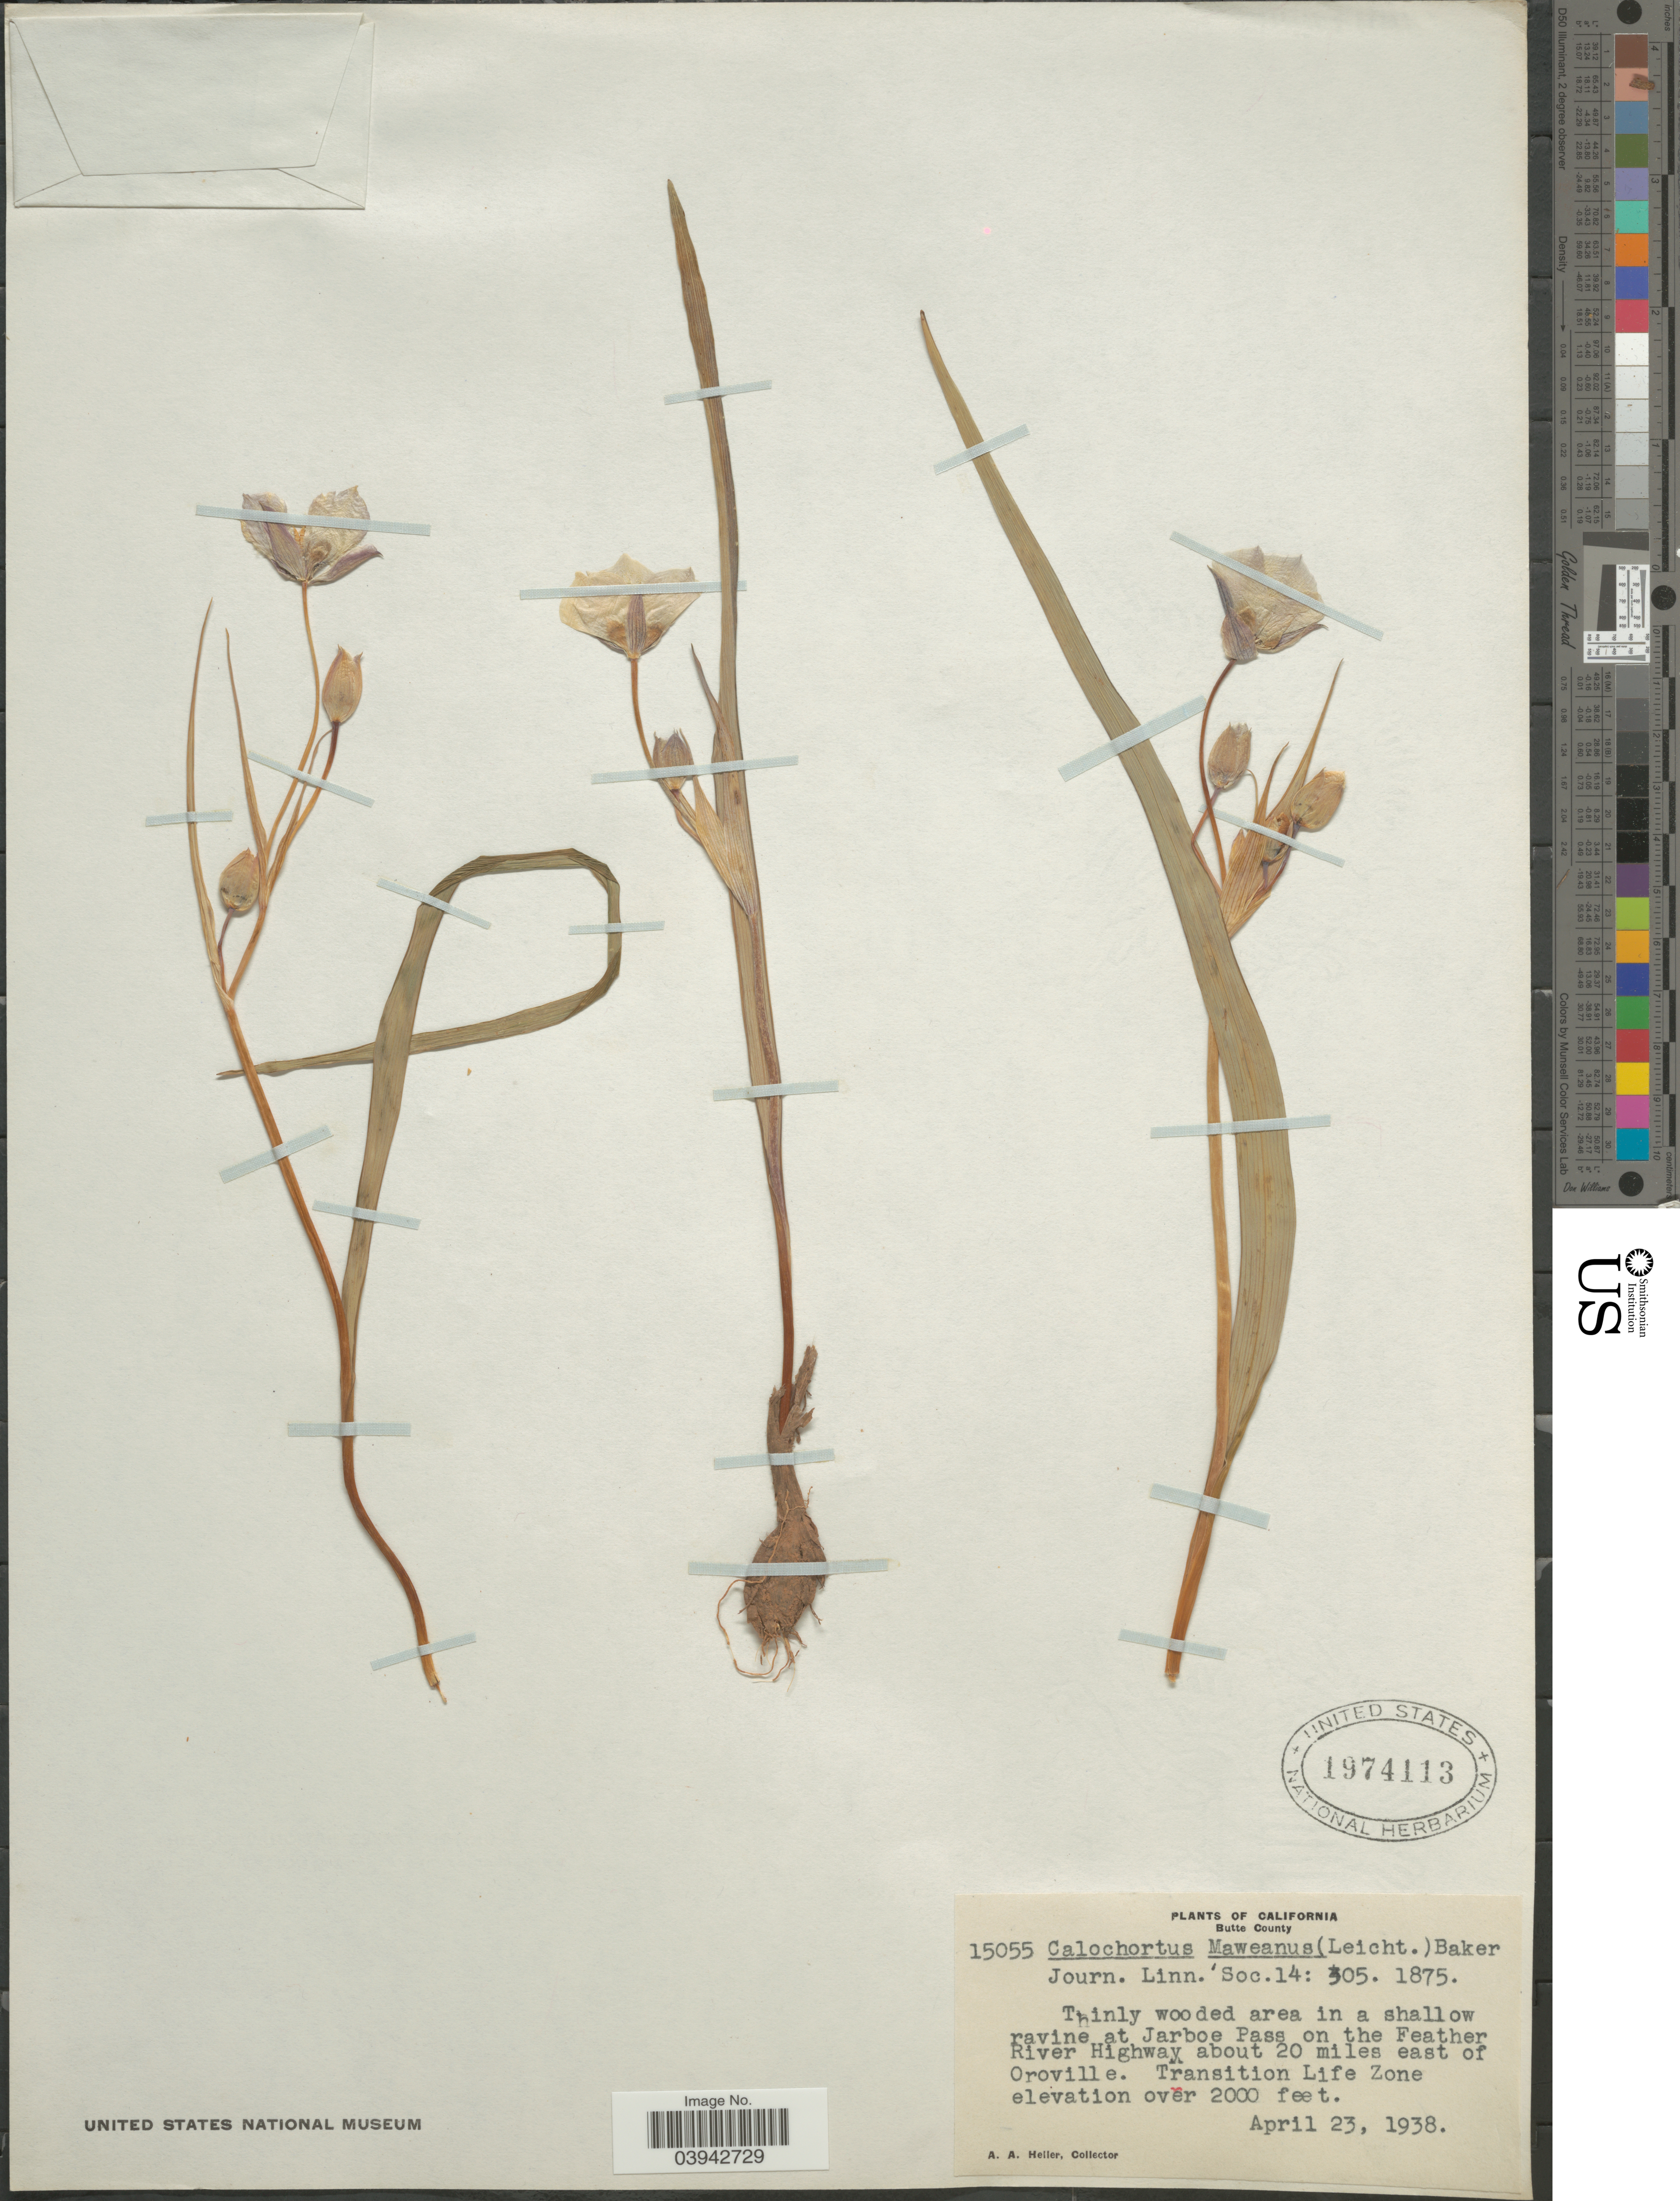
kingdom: Plantae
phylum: Tracheophyta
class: Liliopsida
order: Liliales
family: Liliaceae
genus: Calochortus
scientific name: Calochortus maweanus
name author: Leichtlin ex Baker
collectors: A. A. Heller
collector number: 15055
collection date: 1938-04-23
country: United States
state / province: California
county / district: Butte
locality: Butte County. Thinly wooded area in a shallow ravine at Jarboe Pass on the Feather River Highway about 20 miles east of Oroville. Transition Life Zone.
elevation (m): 610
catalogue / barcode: US 1974113